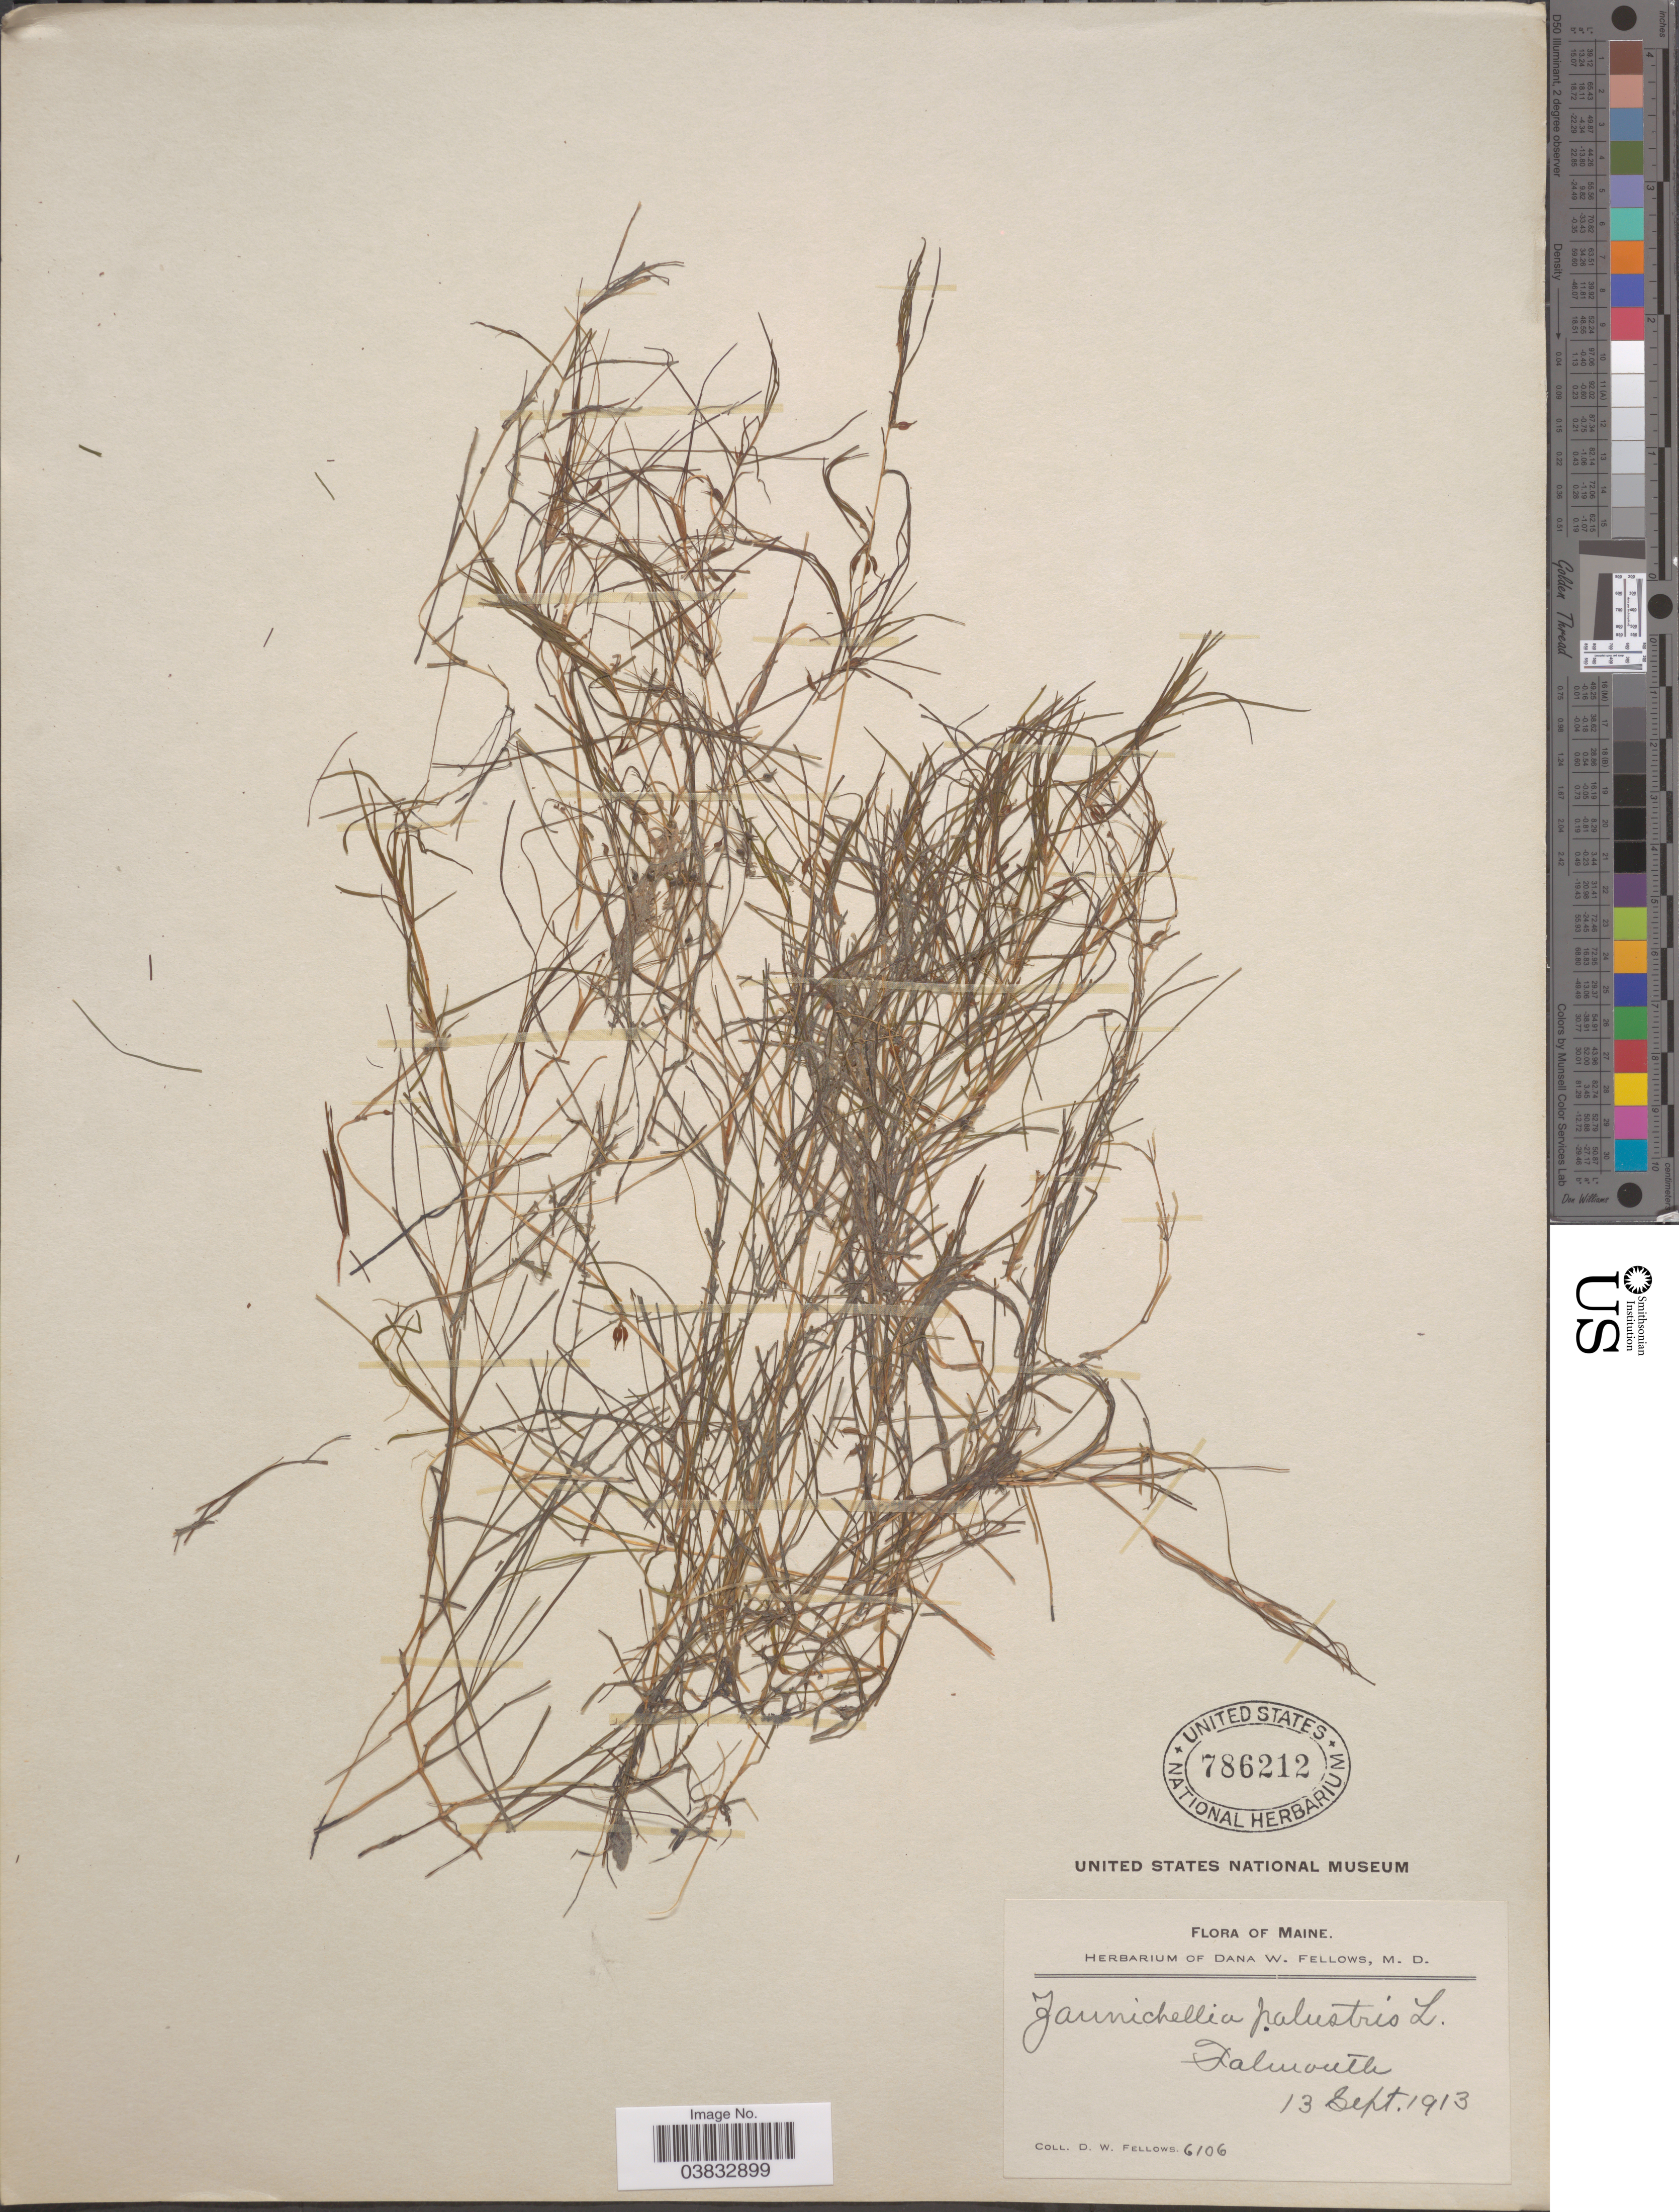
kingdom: Plantae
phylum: Tracheophyta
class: Liliopsida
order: Alismatales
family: Potamogetonaceae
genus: Zannichellia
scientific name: Zannichellia palustris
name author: L.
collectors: D. W. Fellows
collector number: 6106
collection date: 1913-09-13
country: United States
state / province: Maine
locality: Falmouth.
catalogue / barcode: US 786212